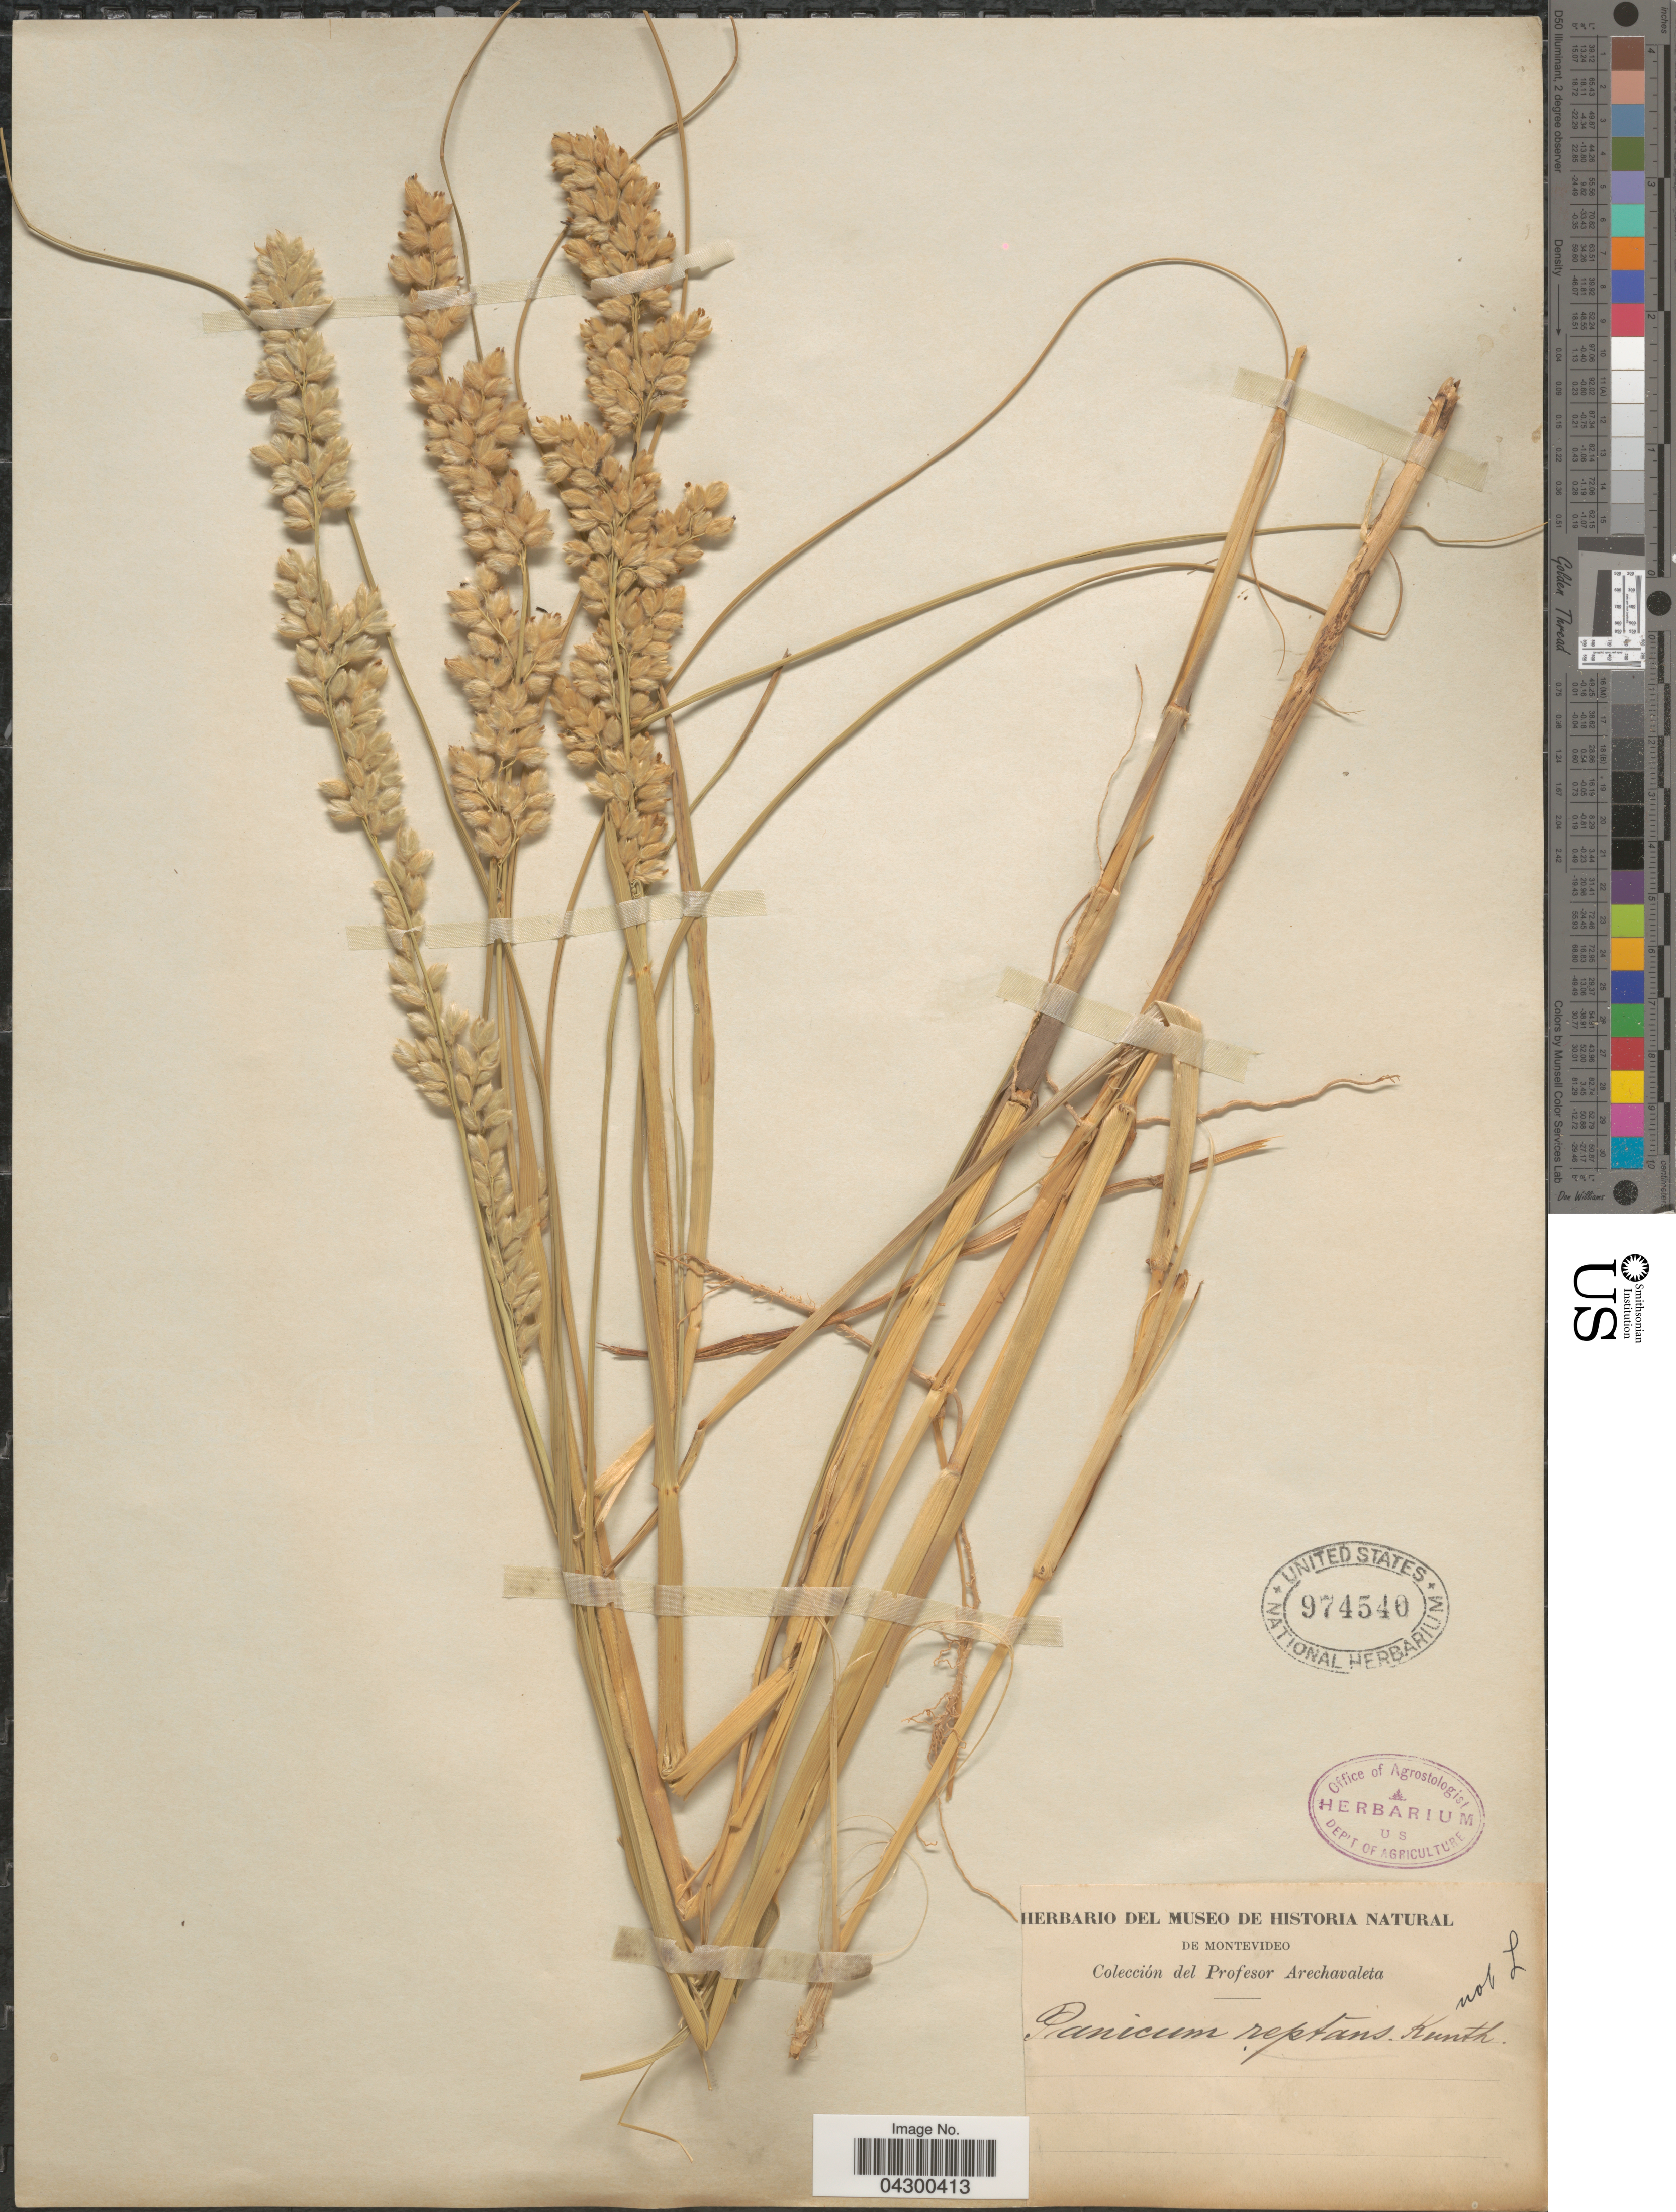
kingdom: Plantae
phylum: Tracheophyta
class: Liliopsida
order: Poales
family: Poaceae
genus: Panicum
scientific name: Panicum racemosum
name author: (P. Beauv.) Spreng.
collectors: Arechavaleta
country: Uruguay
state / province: Montevideo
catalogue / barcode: US 974540